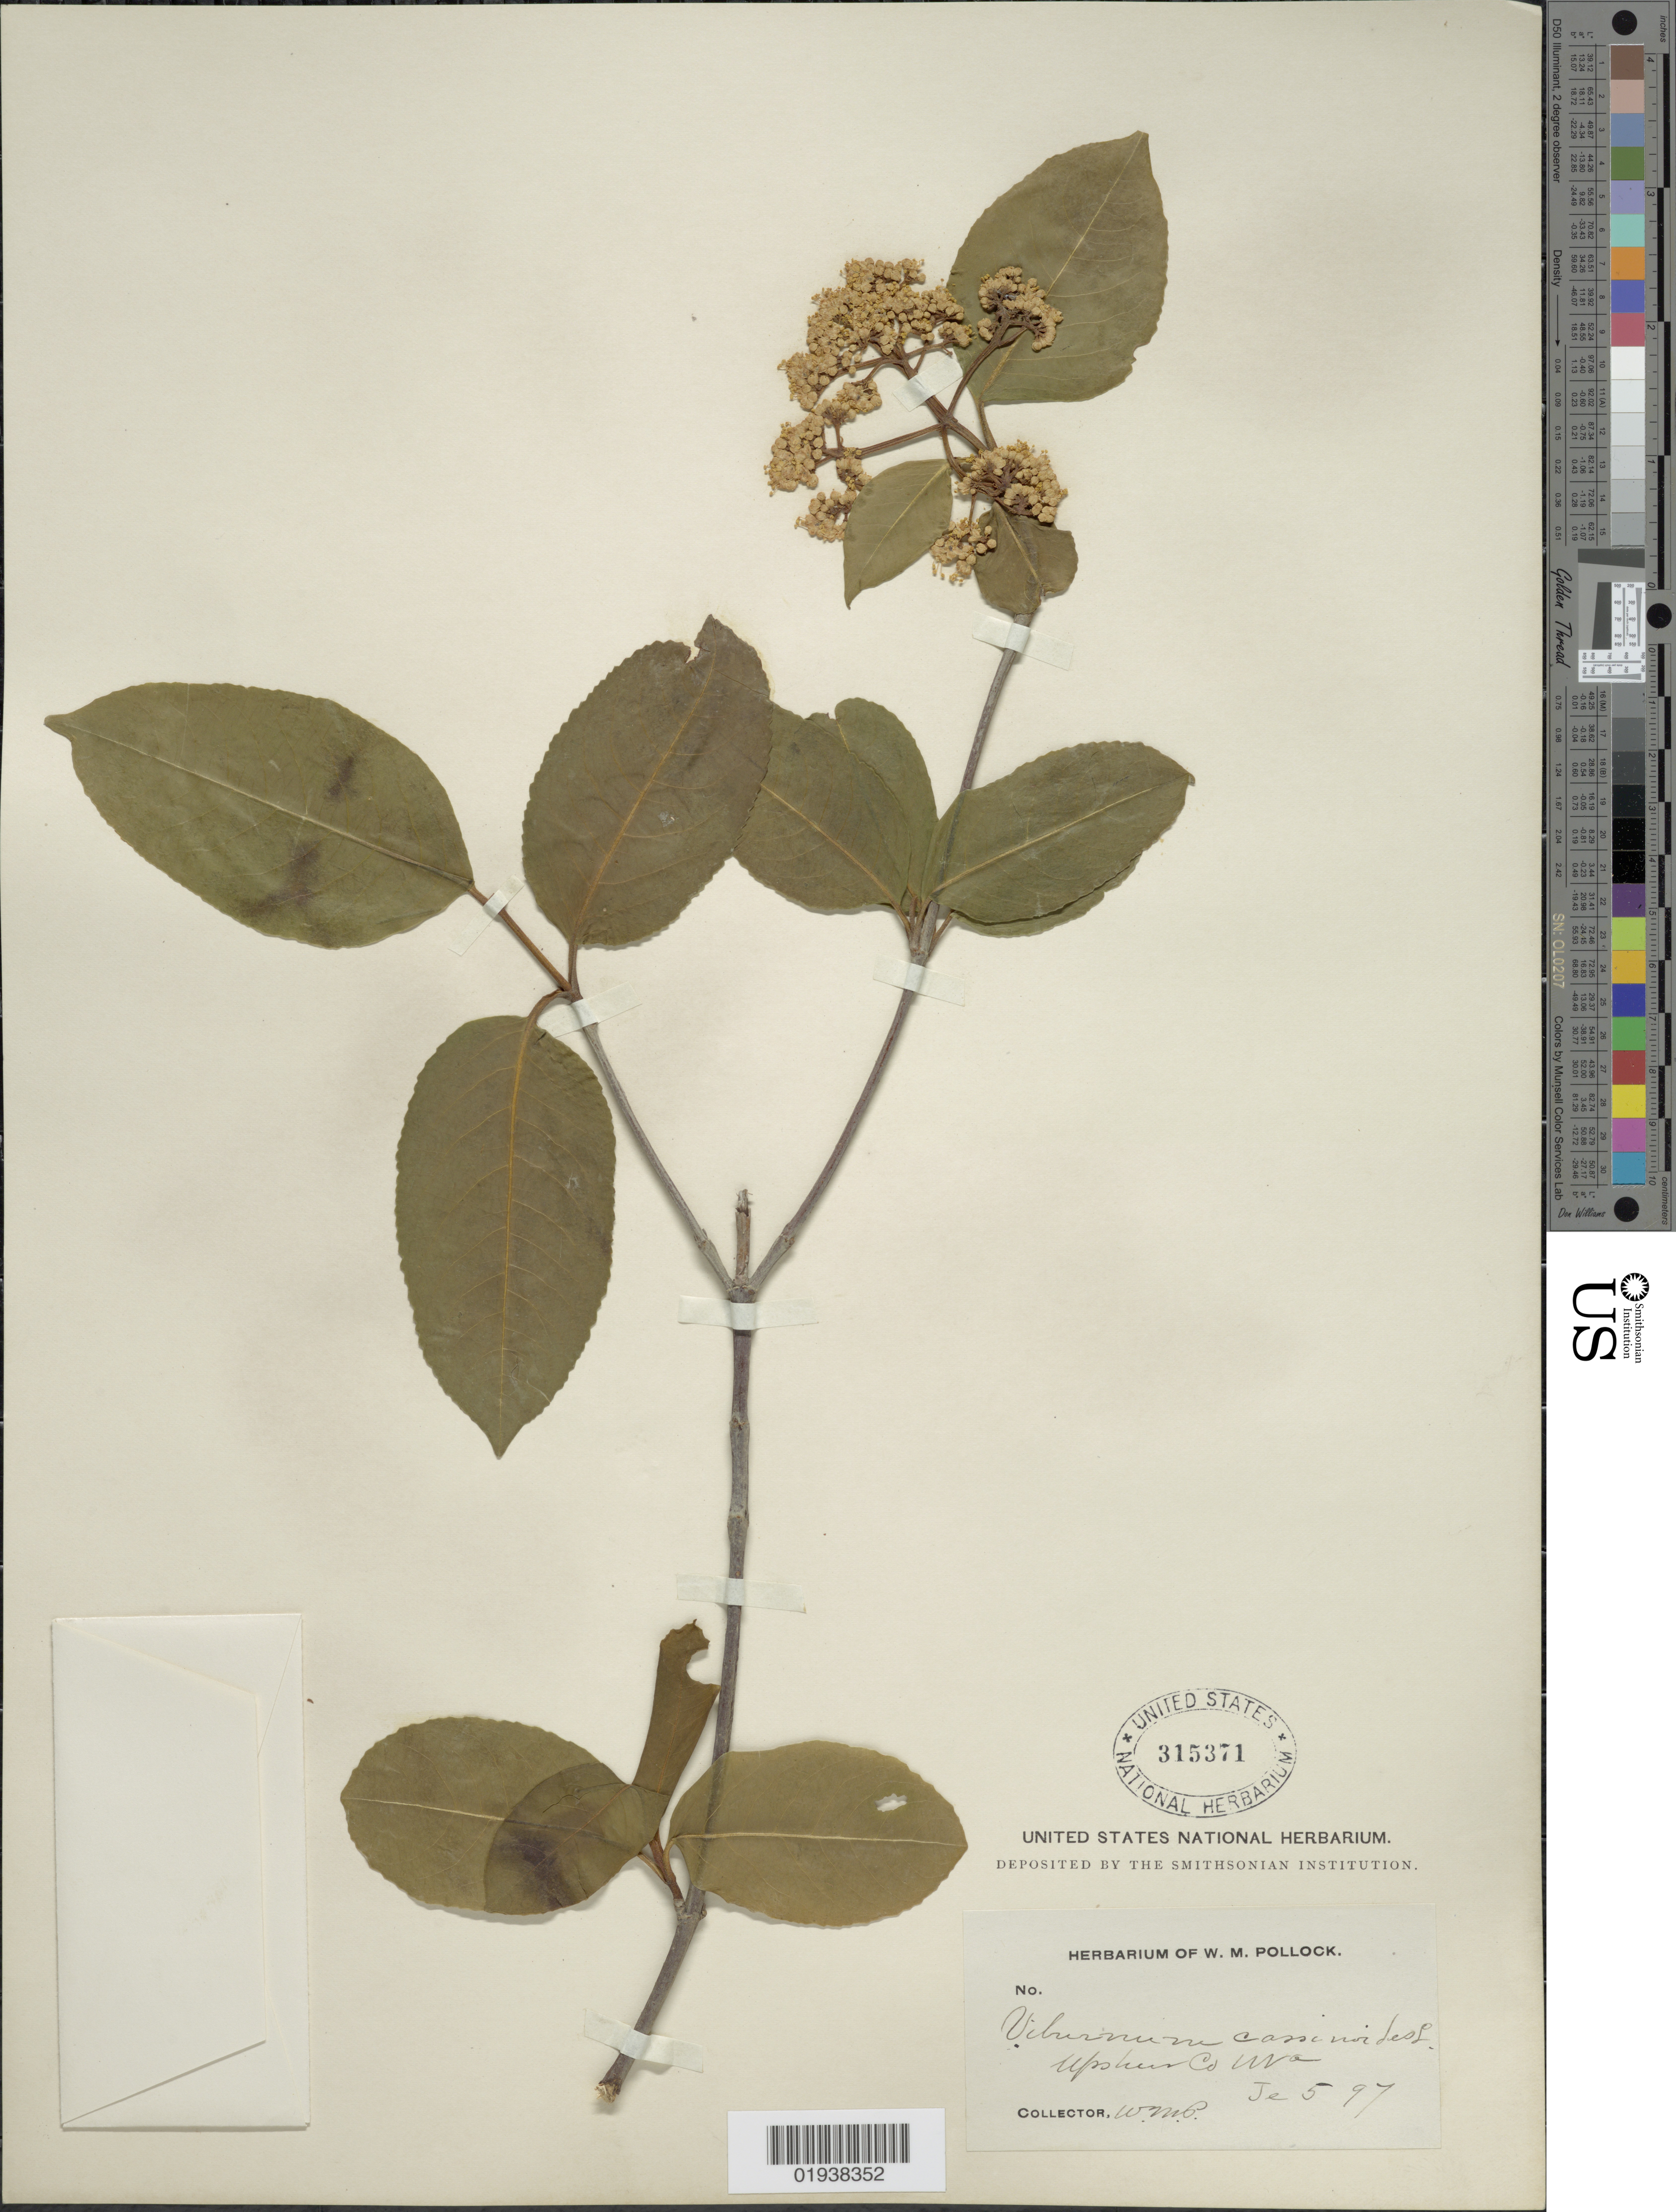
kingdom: Plantae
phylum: Tracheophyta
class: Magnoliopsida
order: Dipsacales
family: Viburnaceae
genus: Viburnum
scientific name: Viburnum cassinoides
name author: L.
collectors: W. M. Pollock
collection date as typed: Transcribed d/m/y: 5/6/97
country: United States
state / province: West Virginia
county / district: Upshur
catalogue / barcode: US 315371